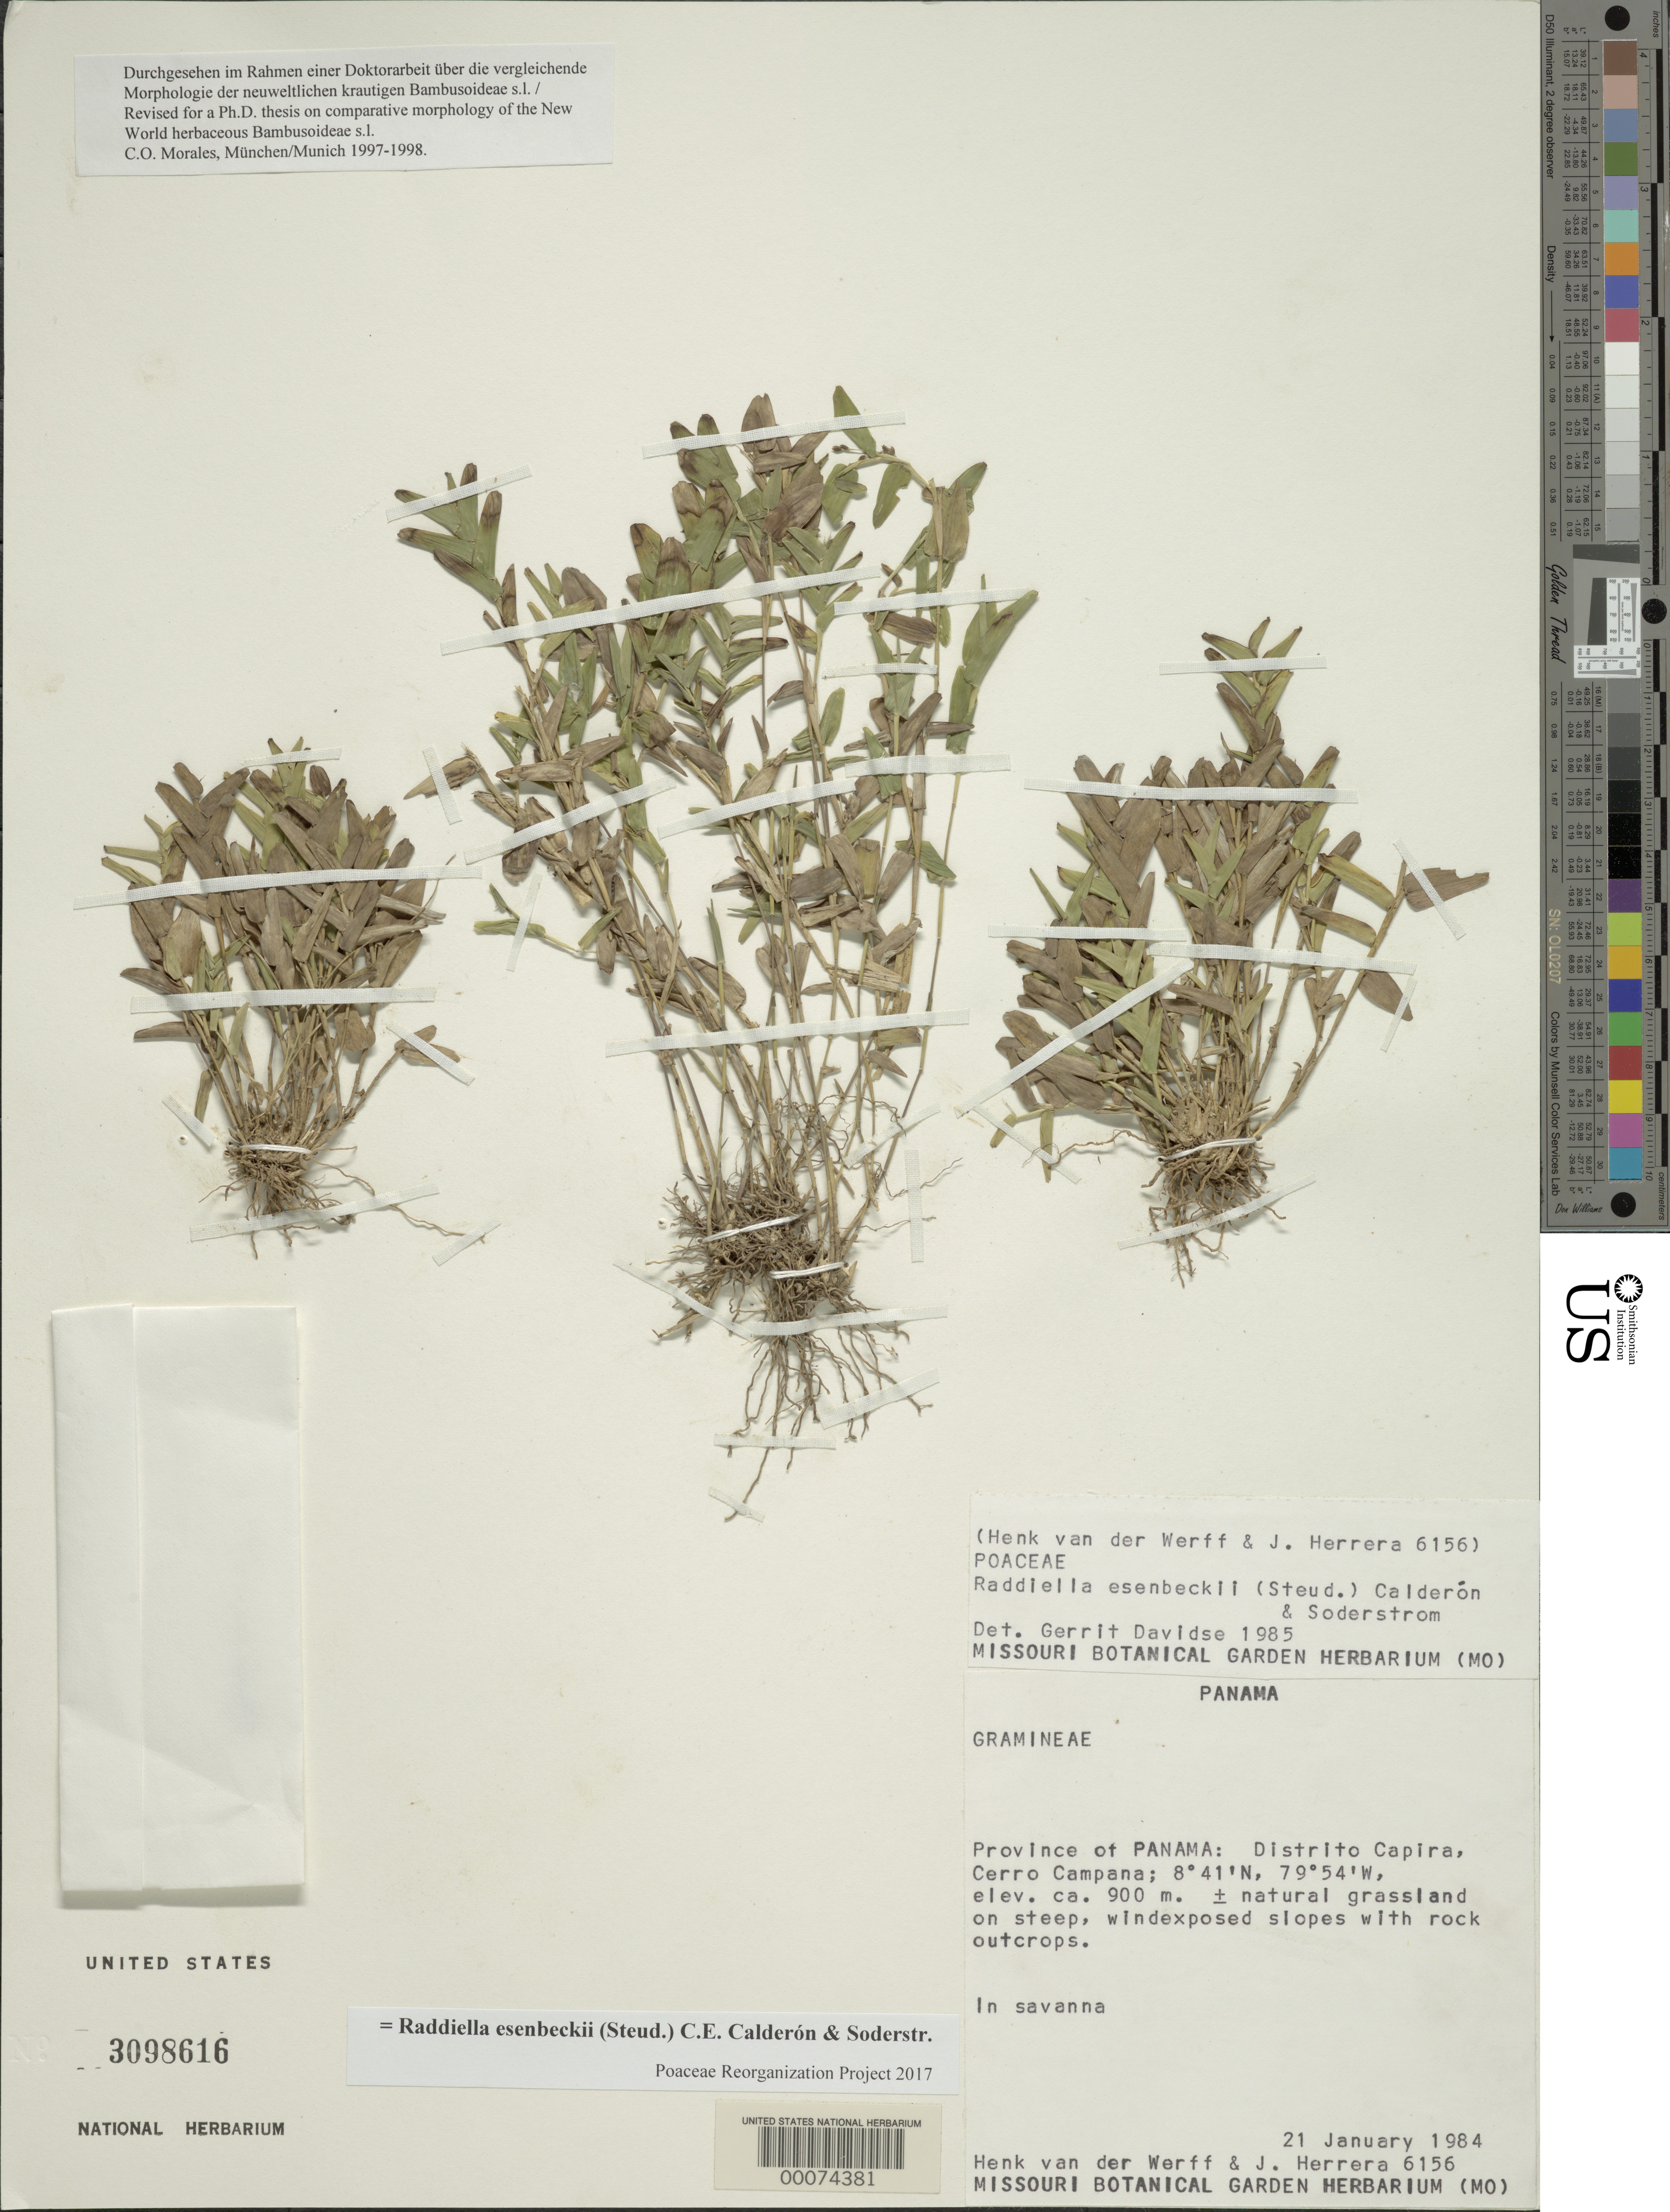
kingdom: Plantae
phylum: Tracheophyta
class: Liliopsida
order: Poales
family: Poaceae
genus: Raddiella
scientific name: Raddiella esenbeckii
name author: (Steud.) C. E. Calderón & Soderstr.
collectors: H. van der Werff & J. Herrera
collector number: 6156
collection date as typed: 21 Jan 1984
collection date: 1984-01-21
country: Panama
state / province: Panamá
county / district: Capira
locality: Cerro Campana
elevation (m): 900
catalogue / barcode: US 3098616